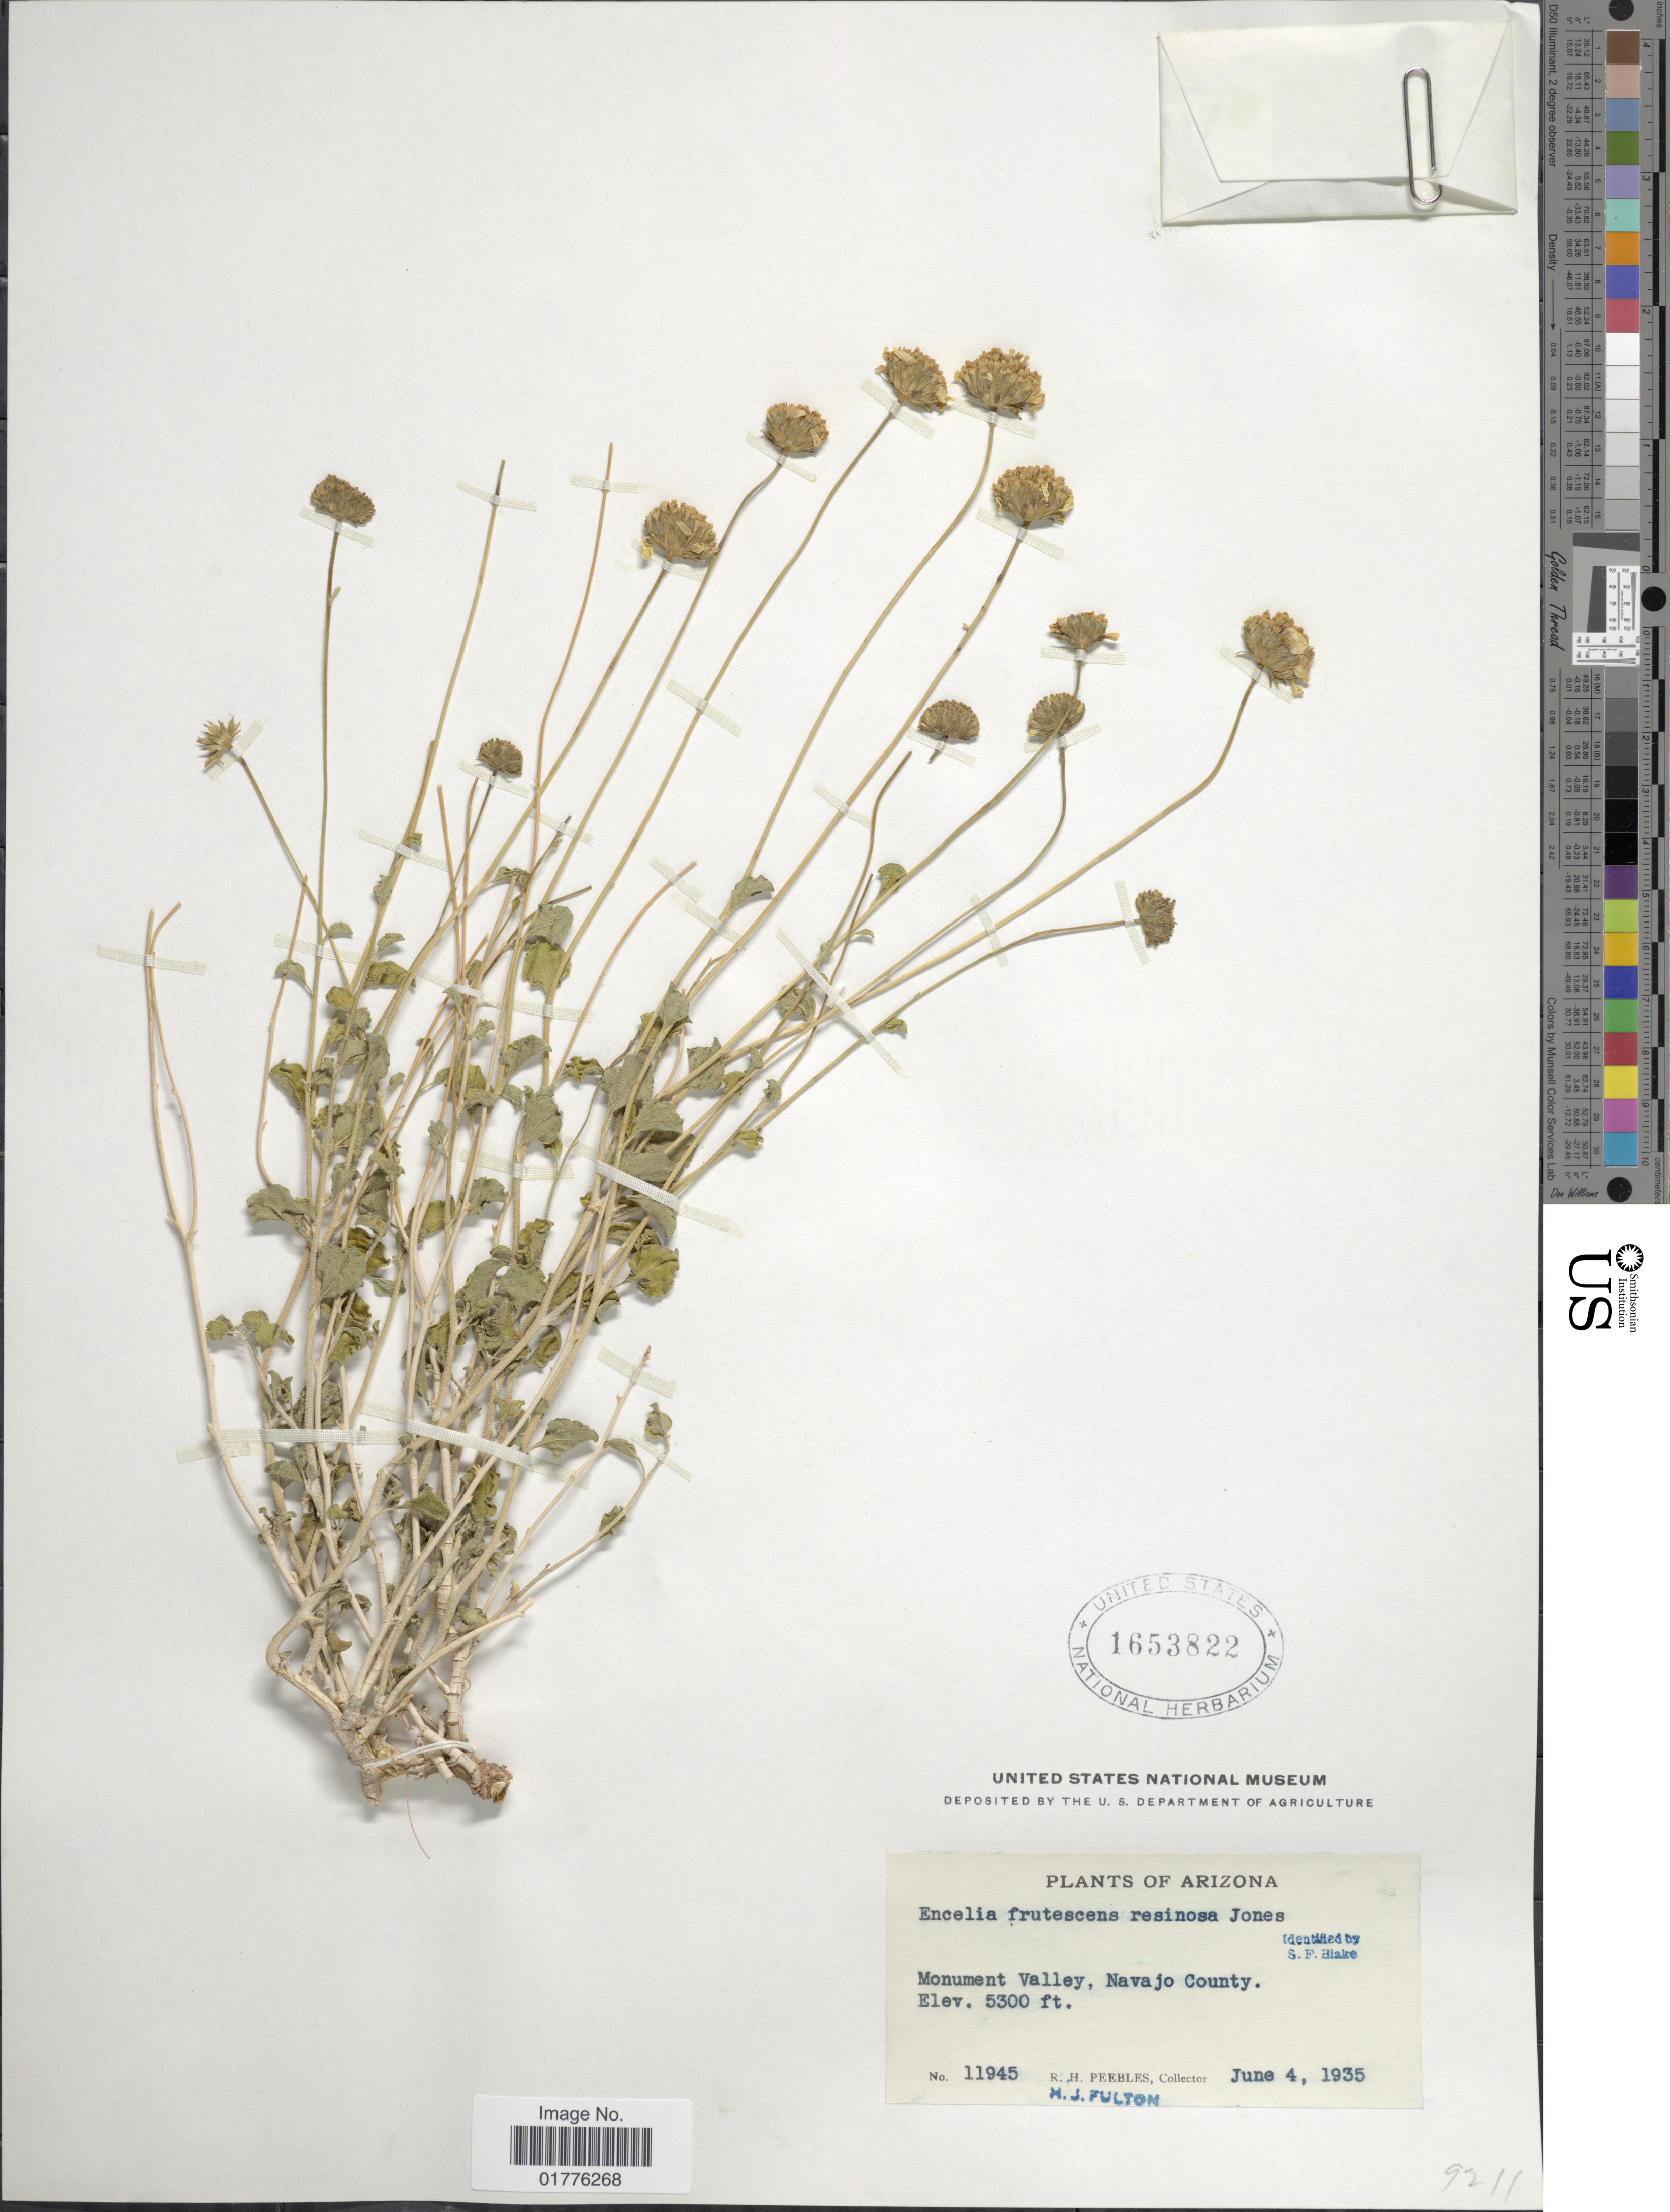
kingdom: Plantae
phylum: Tracheophyta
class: Magnoliopsida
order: Asterales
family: Asteraceae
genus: Encelia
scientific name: Encelia frutescens var. resinosa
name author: M.E. Jones ex S.F. Blake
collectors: R. H. Peebles & H. Fulton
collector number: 11945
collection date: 1935-06-04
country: United States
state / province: Arizona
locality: Monument Valley, Navajo County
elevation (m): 1615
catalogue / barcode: US 1653822